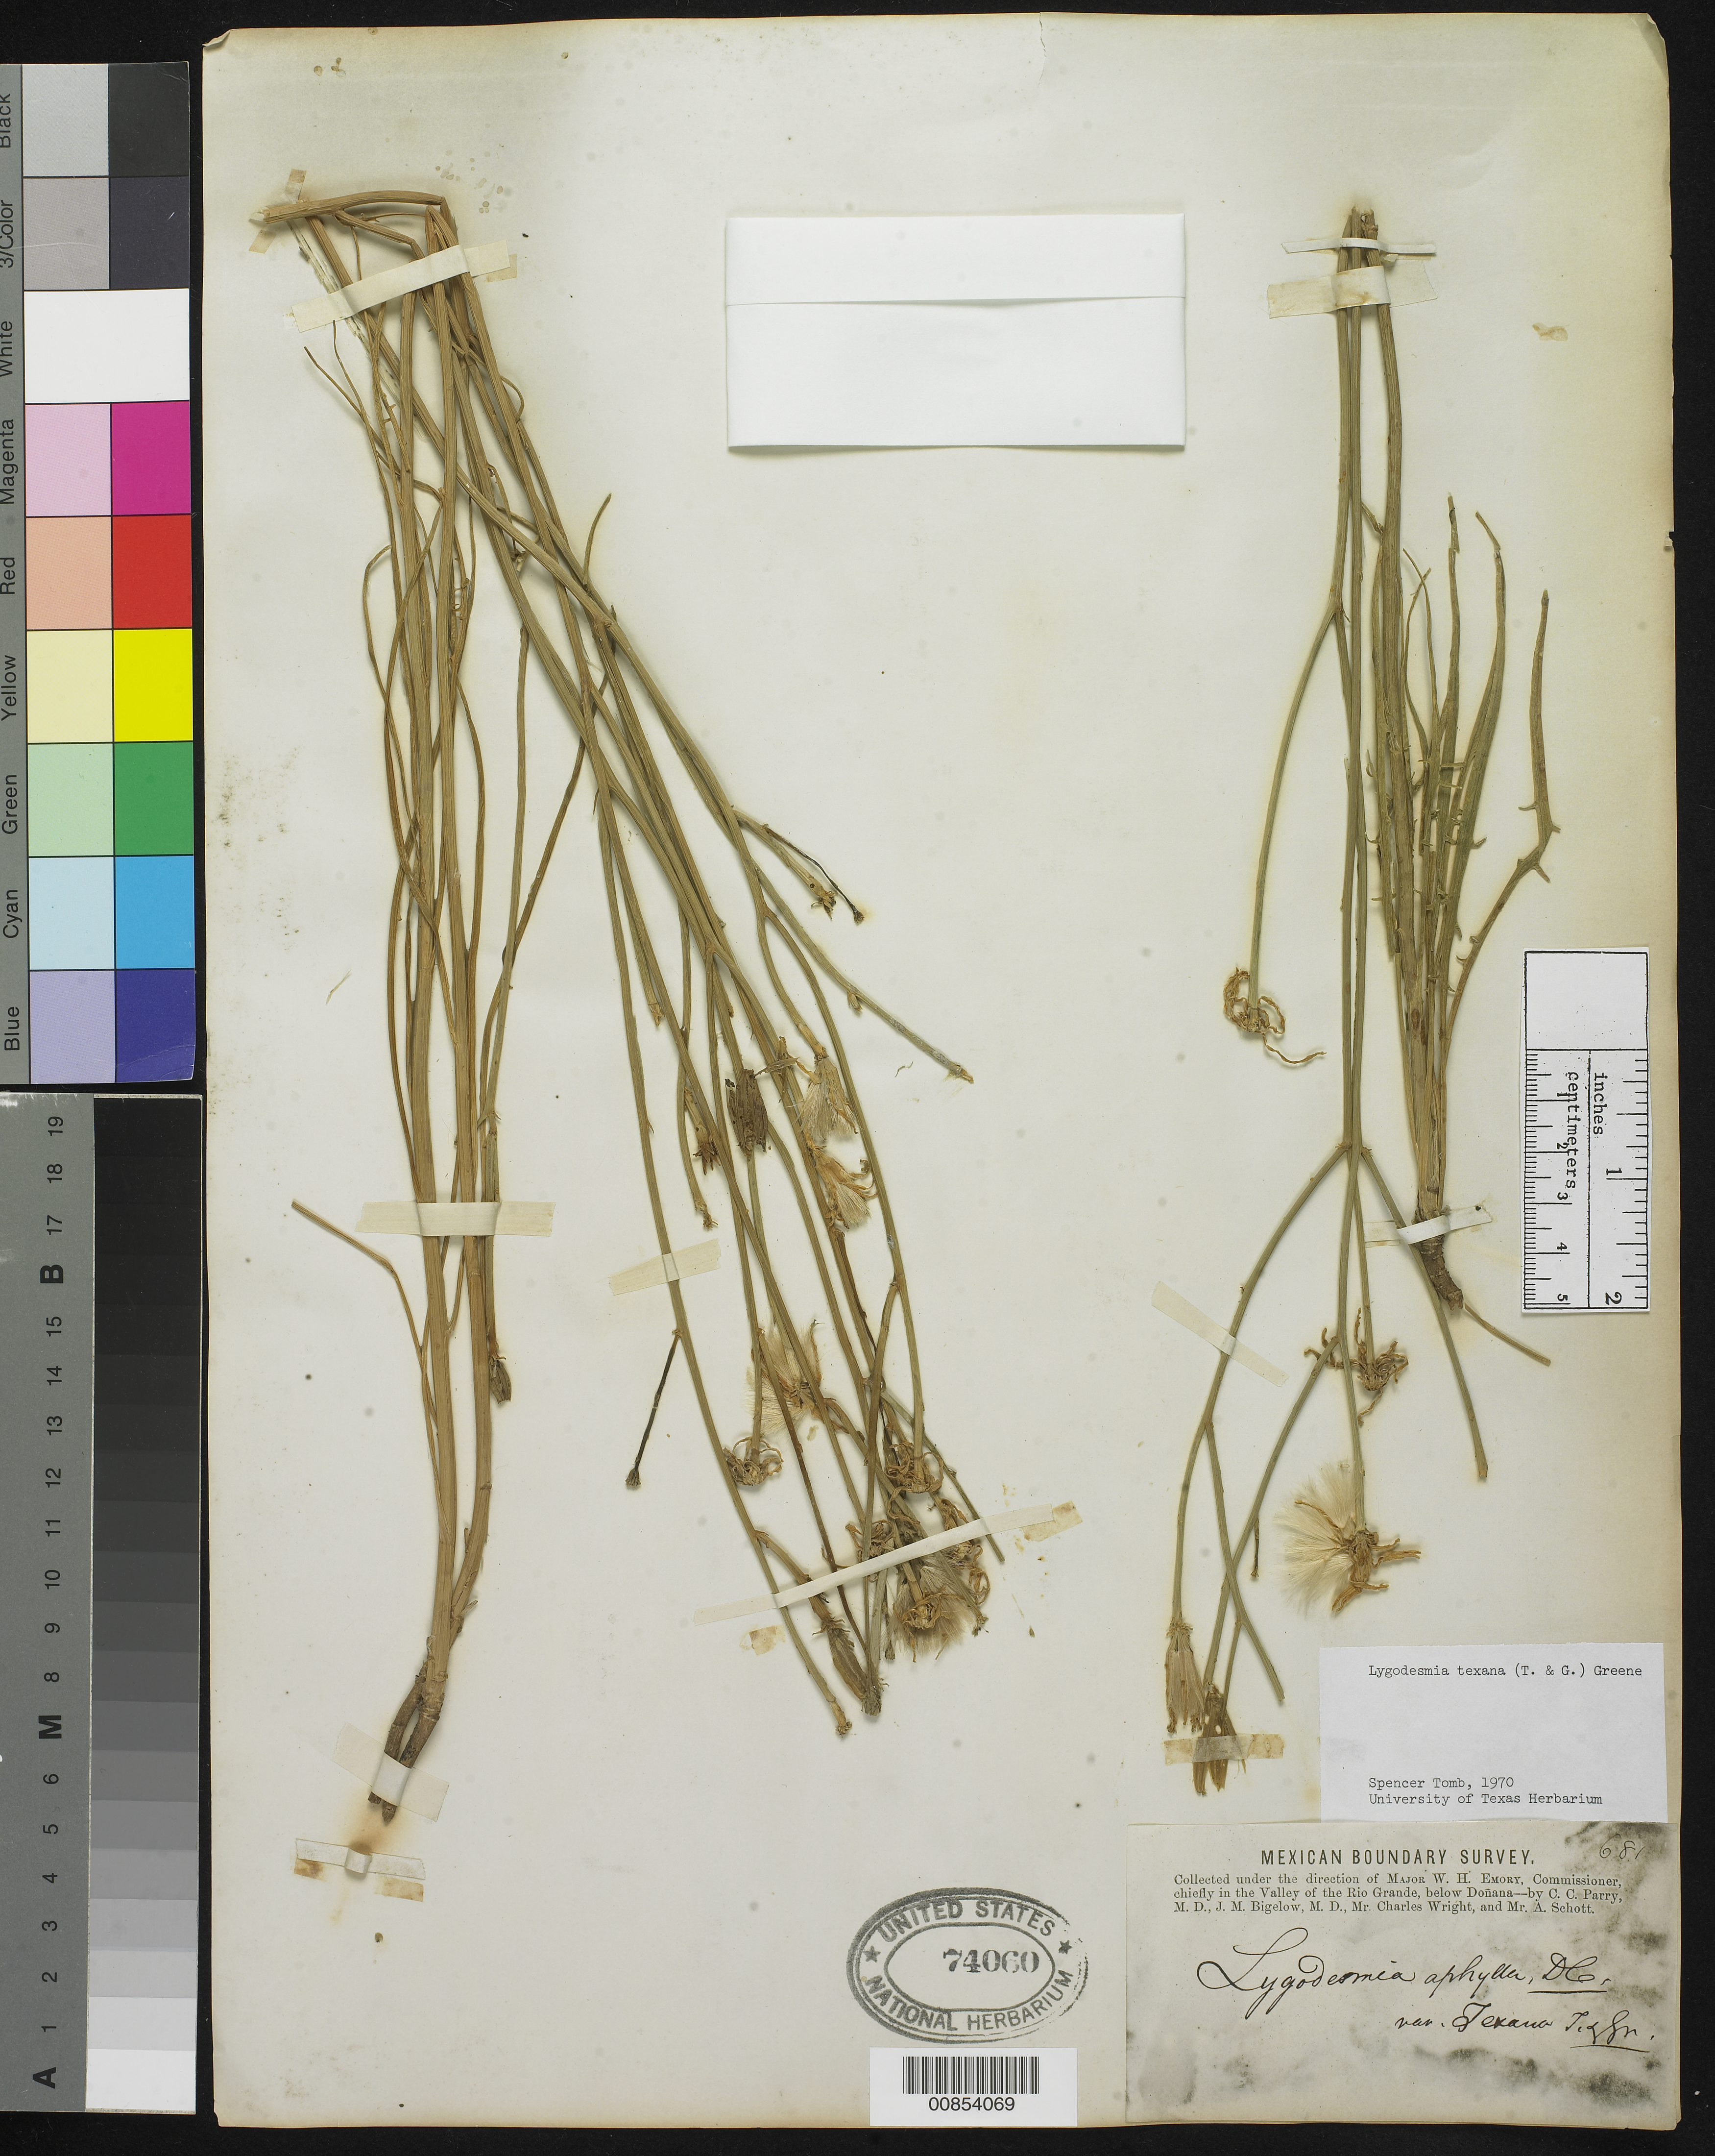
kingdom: Plantae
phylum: Tracheophyta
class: Magnoliopsida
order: Asterales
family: Asteraceae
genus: Lygodesmia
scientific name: Lygodesmia texana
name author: (Torr. & A. Gray) Greene ex Small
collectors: C. C. Parry, J. M. Bigelow, C. Wright & A. C. V. Schott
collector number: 681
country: United States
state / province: New Mexico / Texas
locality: Valley of the Rio Grande, below Doñana.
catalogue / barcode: US 74060